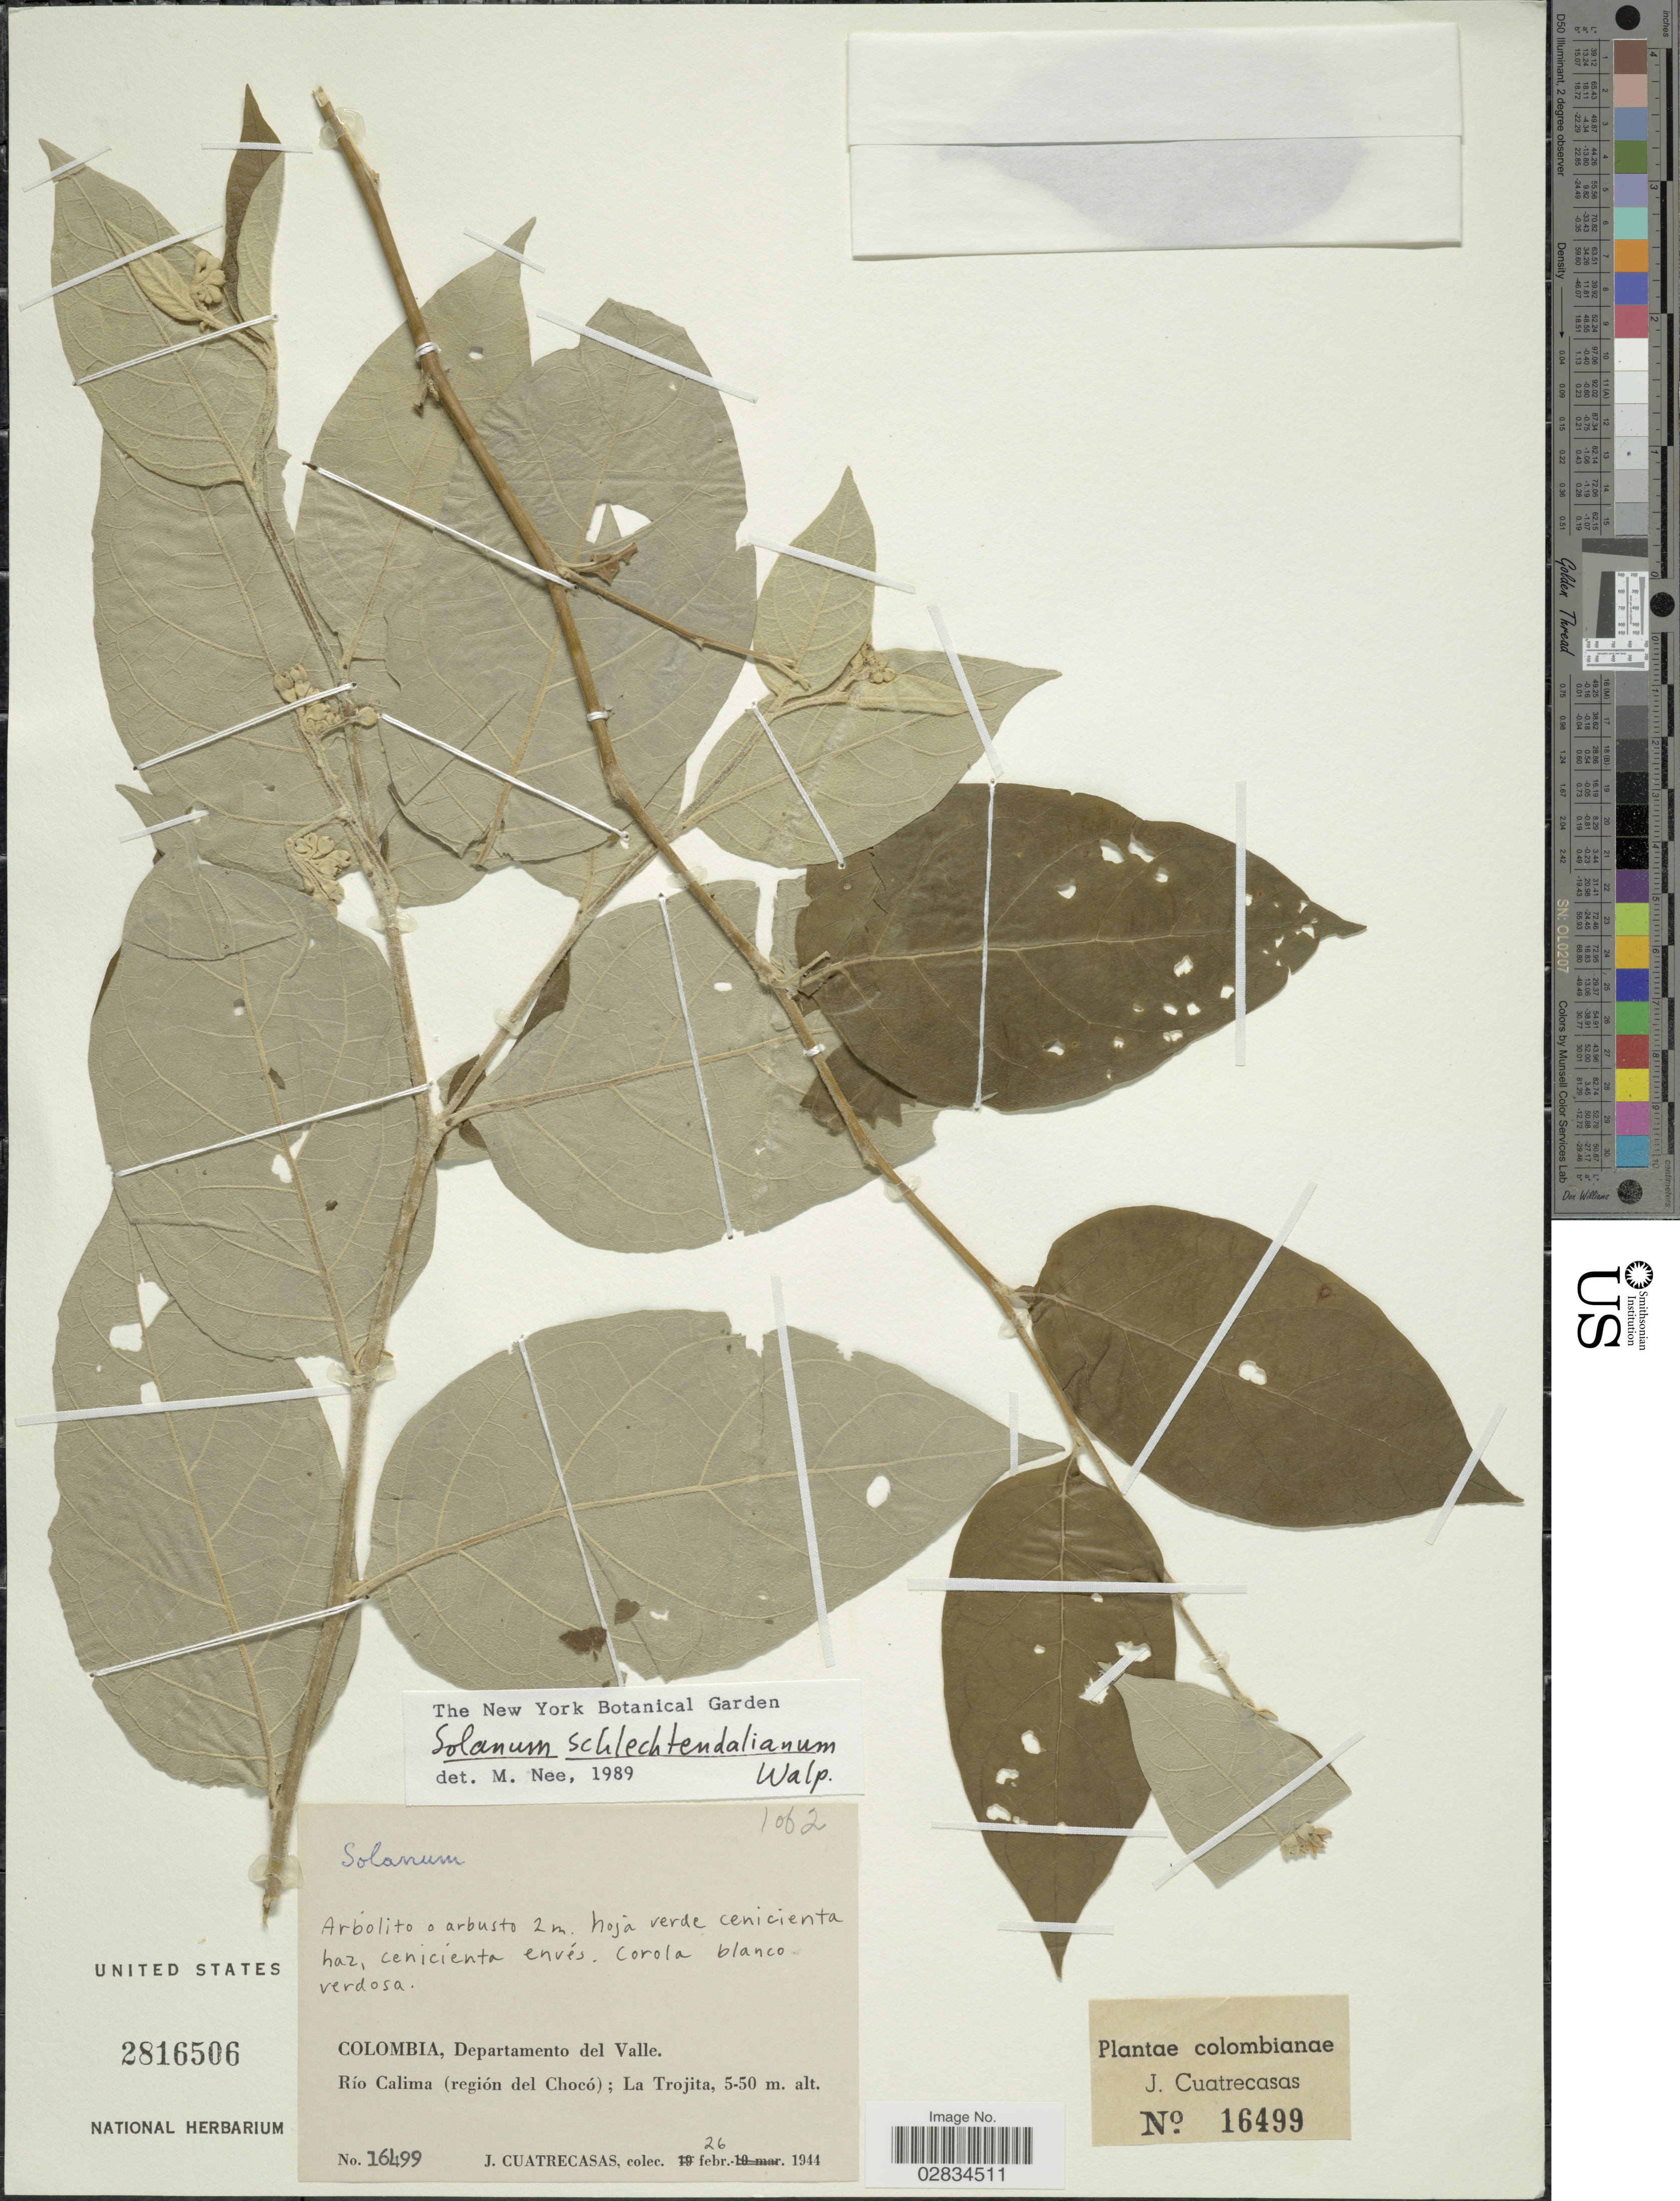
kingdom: Plantae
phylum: Tracheophyta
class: Magnoliopsida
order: Solanales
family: Solanaceae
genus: Solanum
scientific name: Solanum schlechtendalianum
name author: Walp.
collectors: J. Cuatrecasas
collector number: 16499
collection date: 1944-02-26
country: Colombia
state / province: Valle del Cauca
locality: Departamento del Valle. Río Calima (región del Chocó); La Trojita.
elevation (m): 5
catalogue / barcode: US 2816506